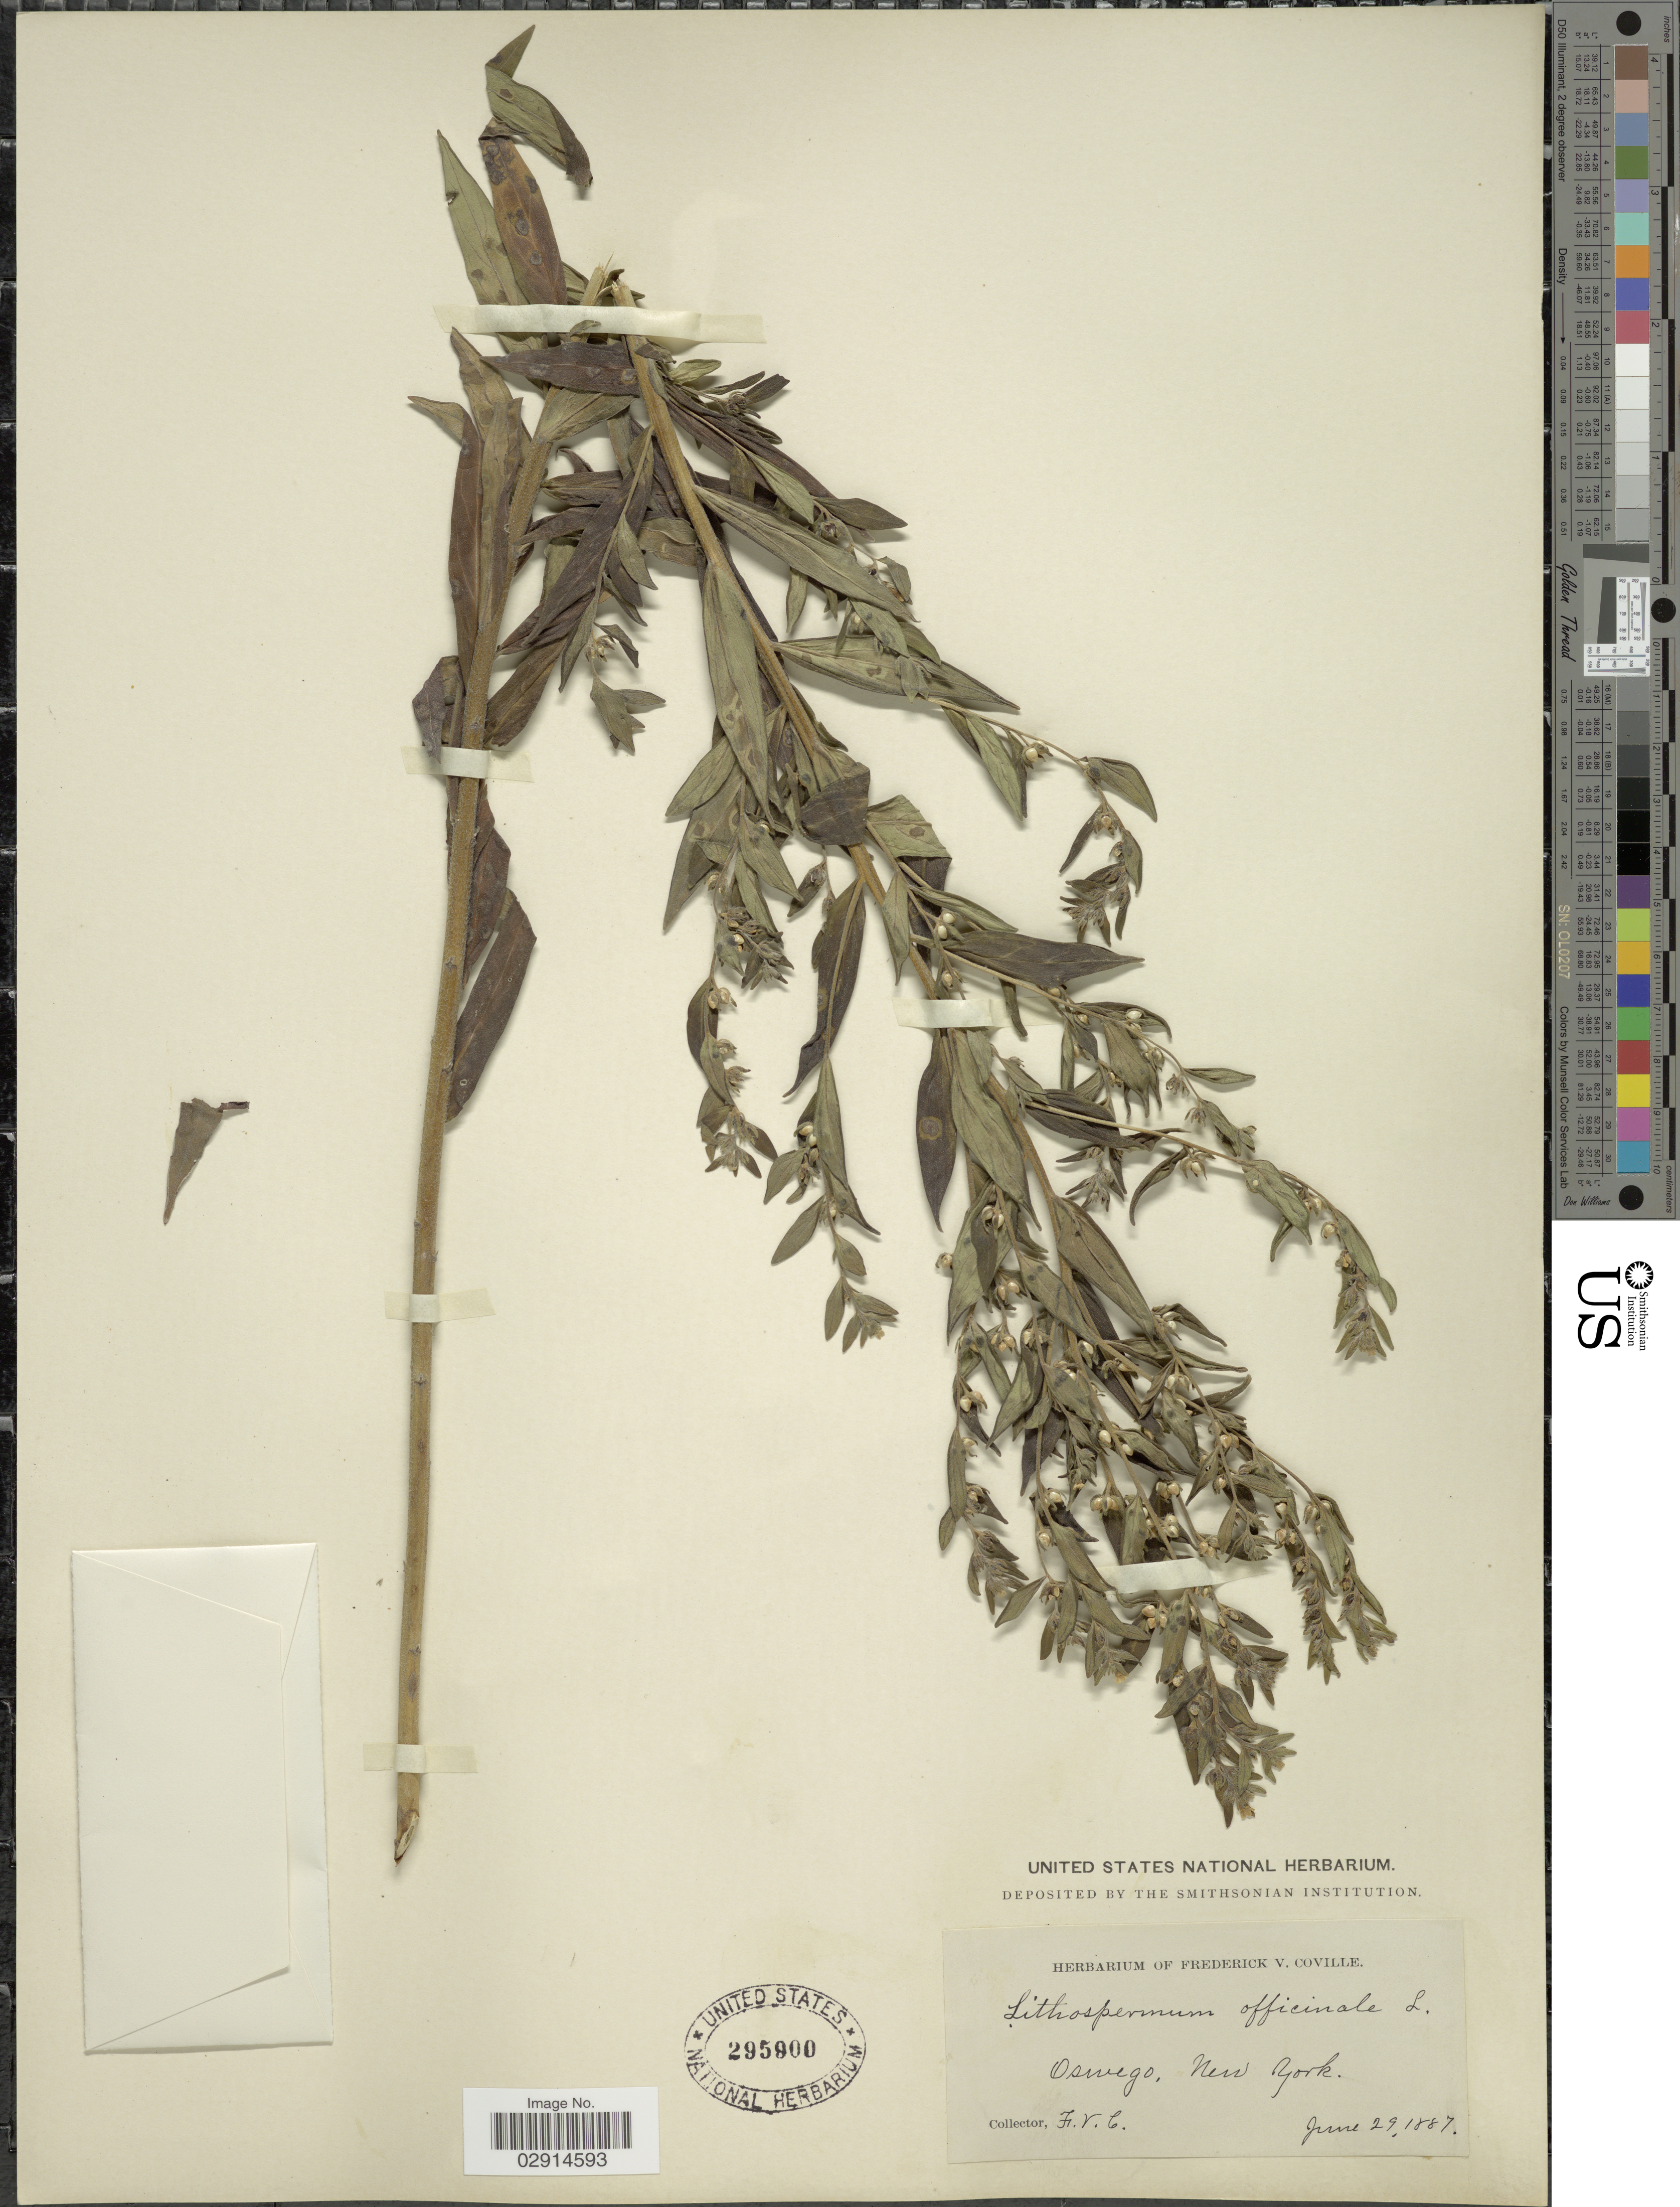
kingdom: Plantae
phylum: Tracheophyta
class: Magnoliopsida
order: Boraginales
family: Boraginaceae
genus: Lithospermum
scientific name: Lithospermum officinale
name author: L.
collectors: F. V. Coville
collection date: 1887-06-29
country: United States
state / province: New York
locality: Oswego.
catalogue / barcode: US 295900